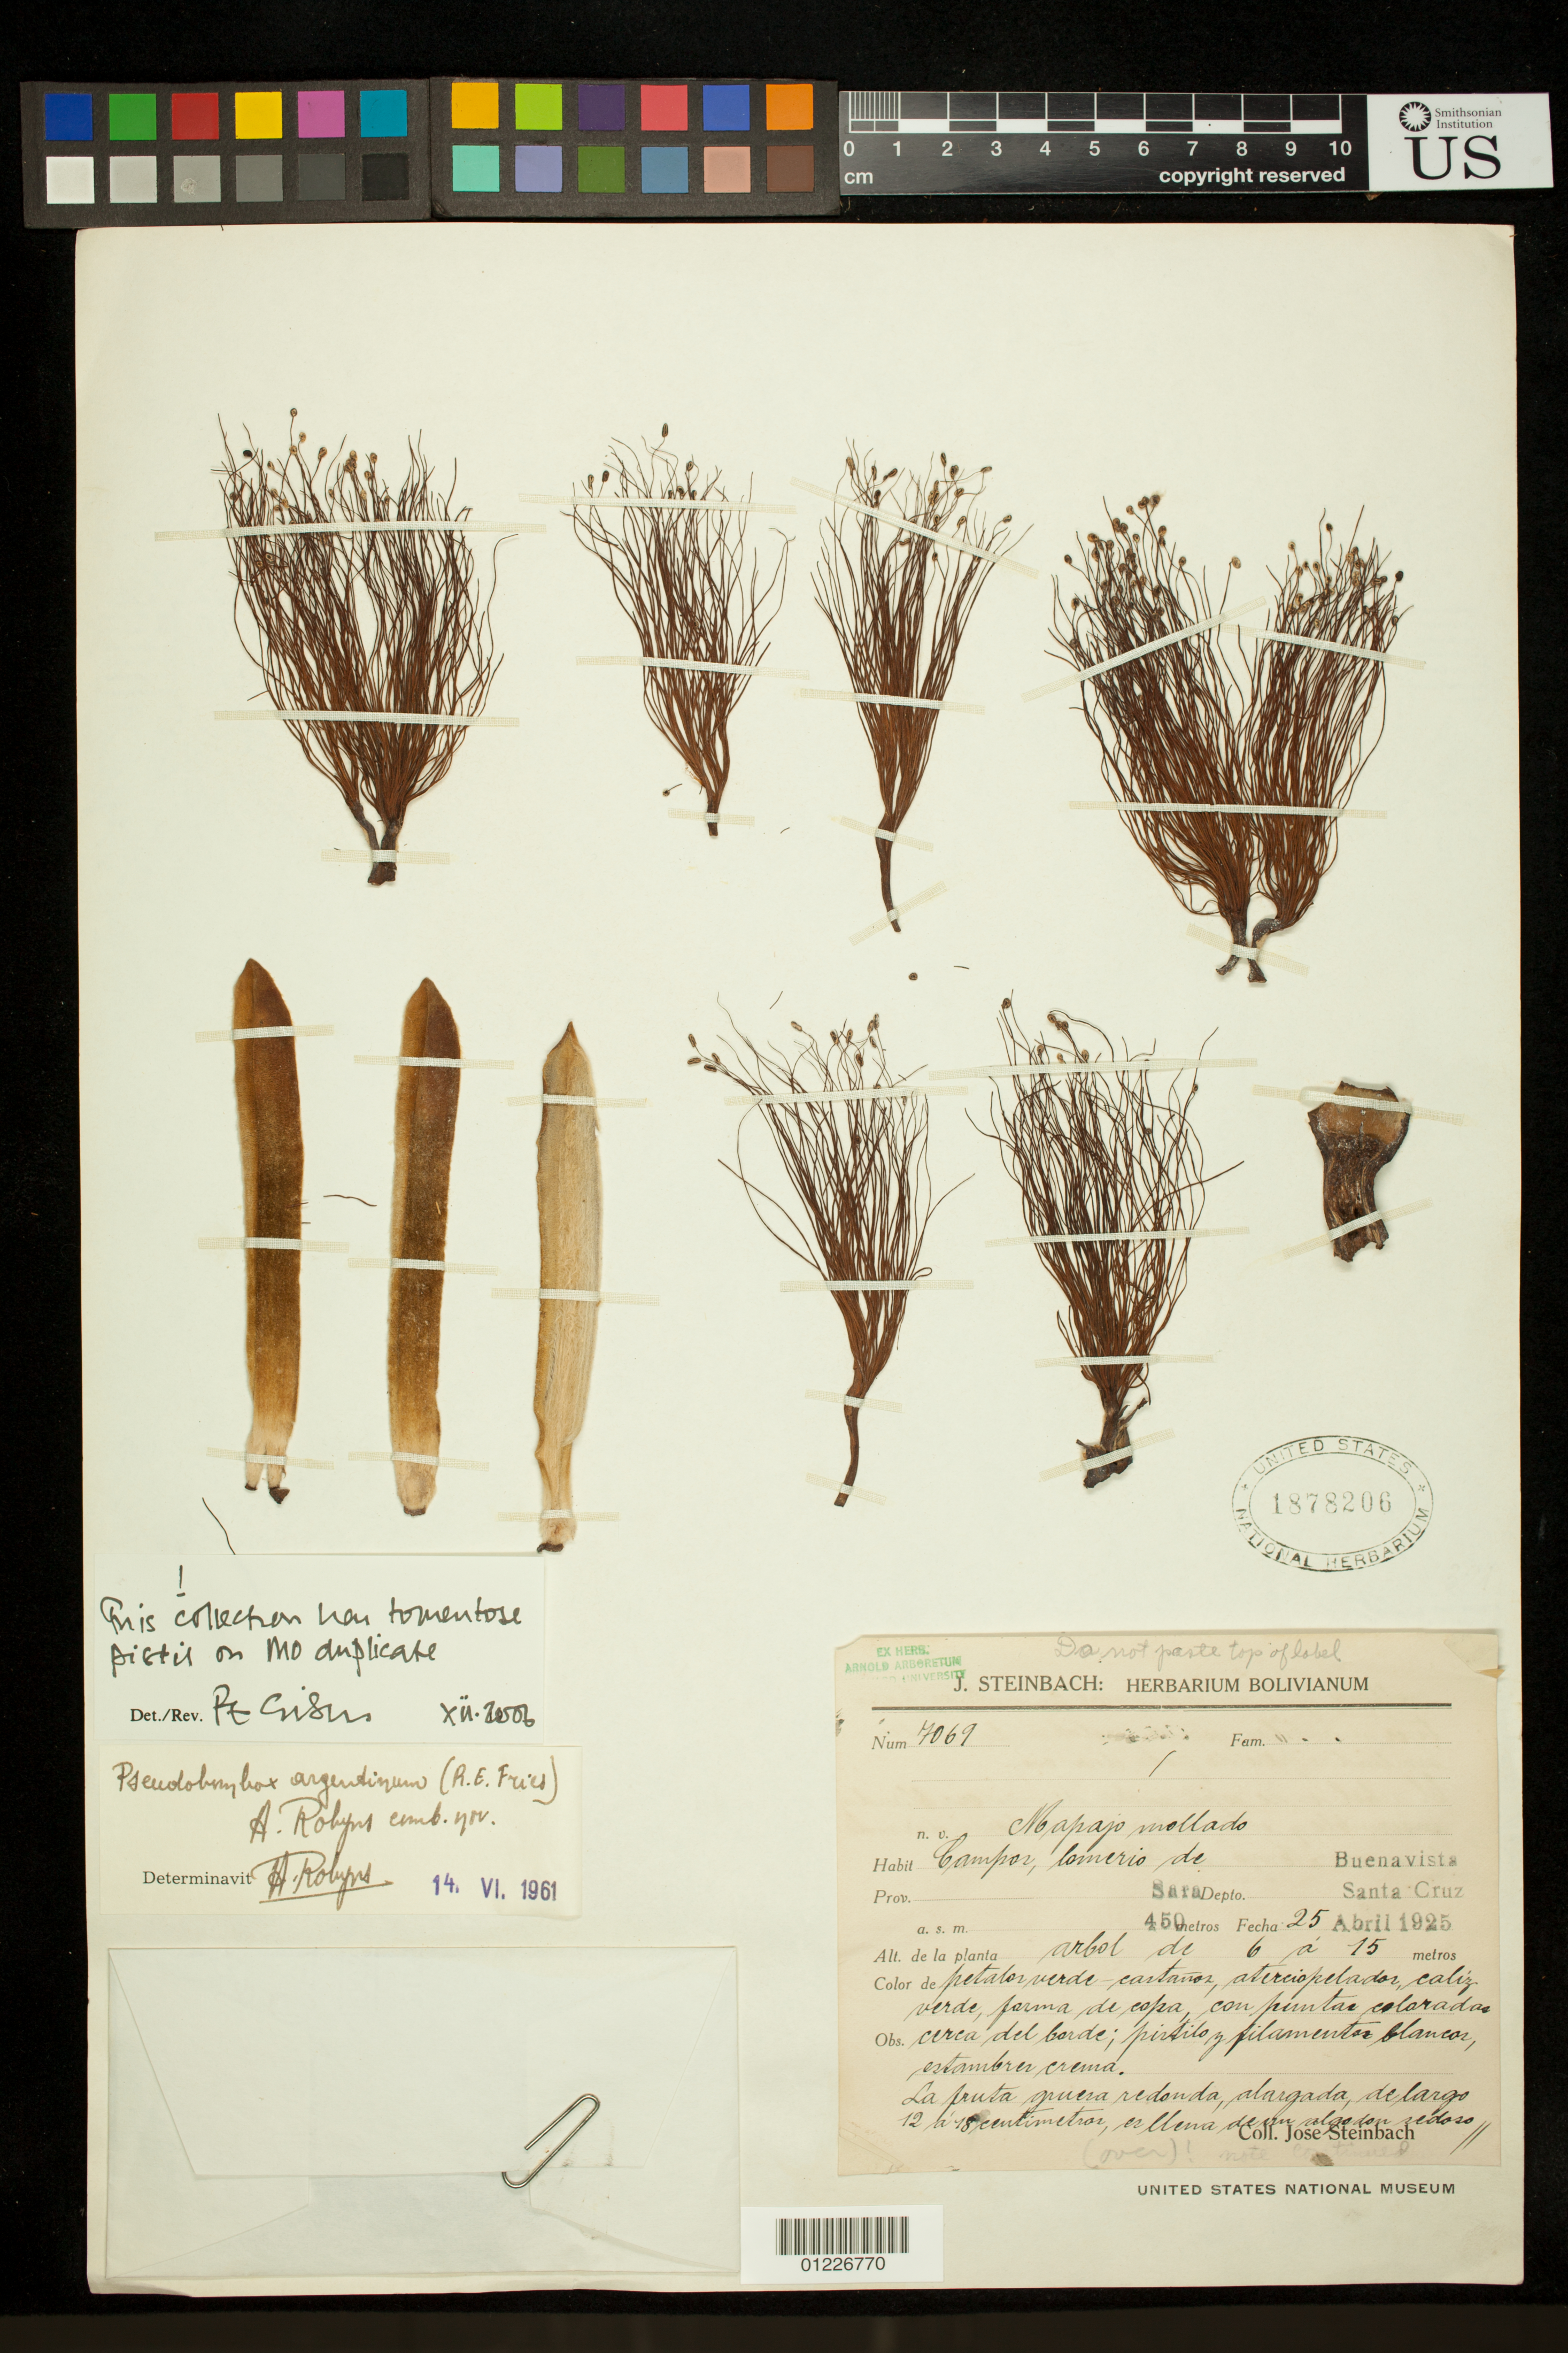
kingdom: Plantae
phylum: Tracheophyta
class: Magnoliopsida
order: Malvales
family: Malvaceae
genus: Pseudobombax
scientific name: Pseudobombax argentinum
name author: (R.E. Fr.) A. Robyns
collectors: J. Steinbach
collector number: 7069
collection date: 1925-04-25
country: Bolivia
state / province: Santa Cruz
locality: Buenavista, Sara, Campos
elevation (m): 450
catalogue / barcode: US 1878206